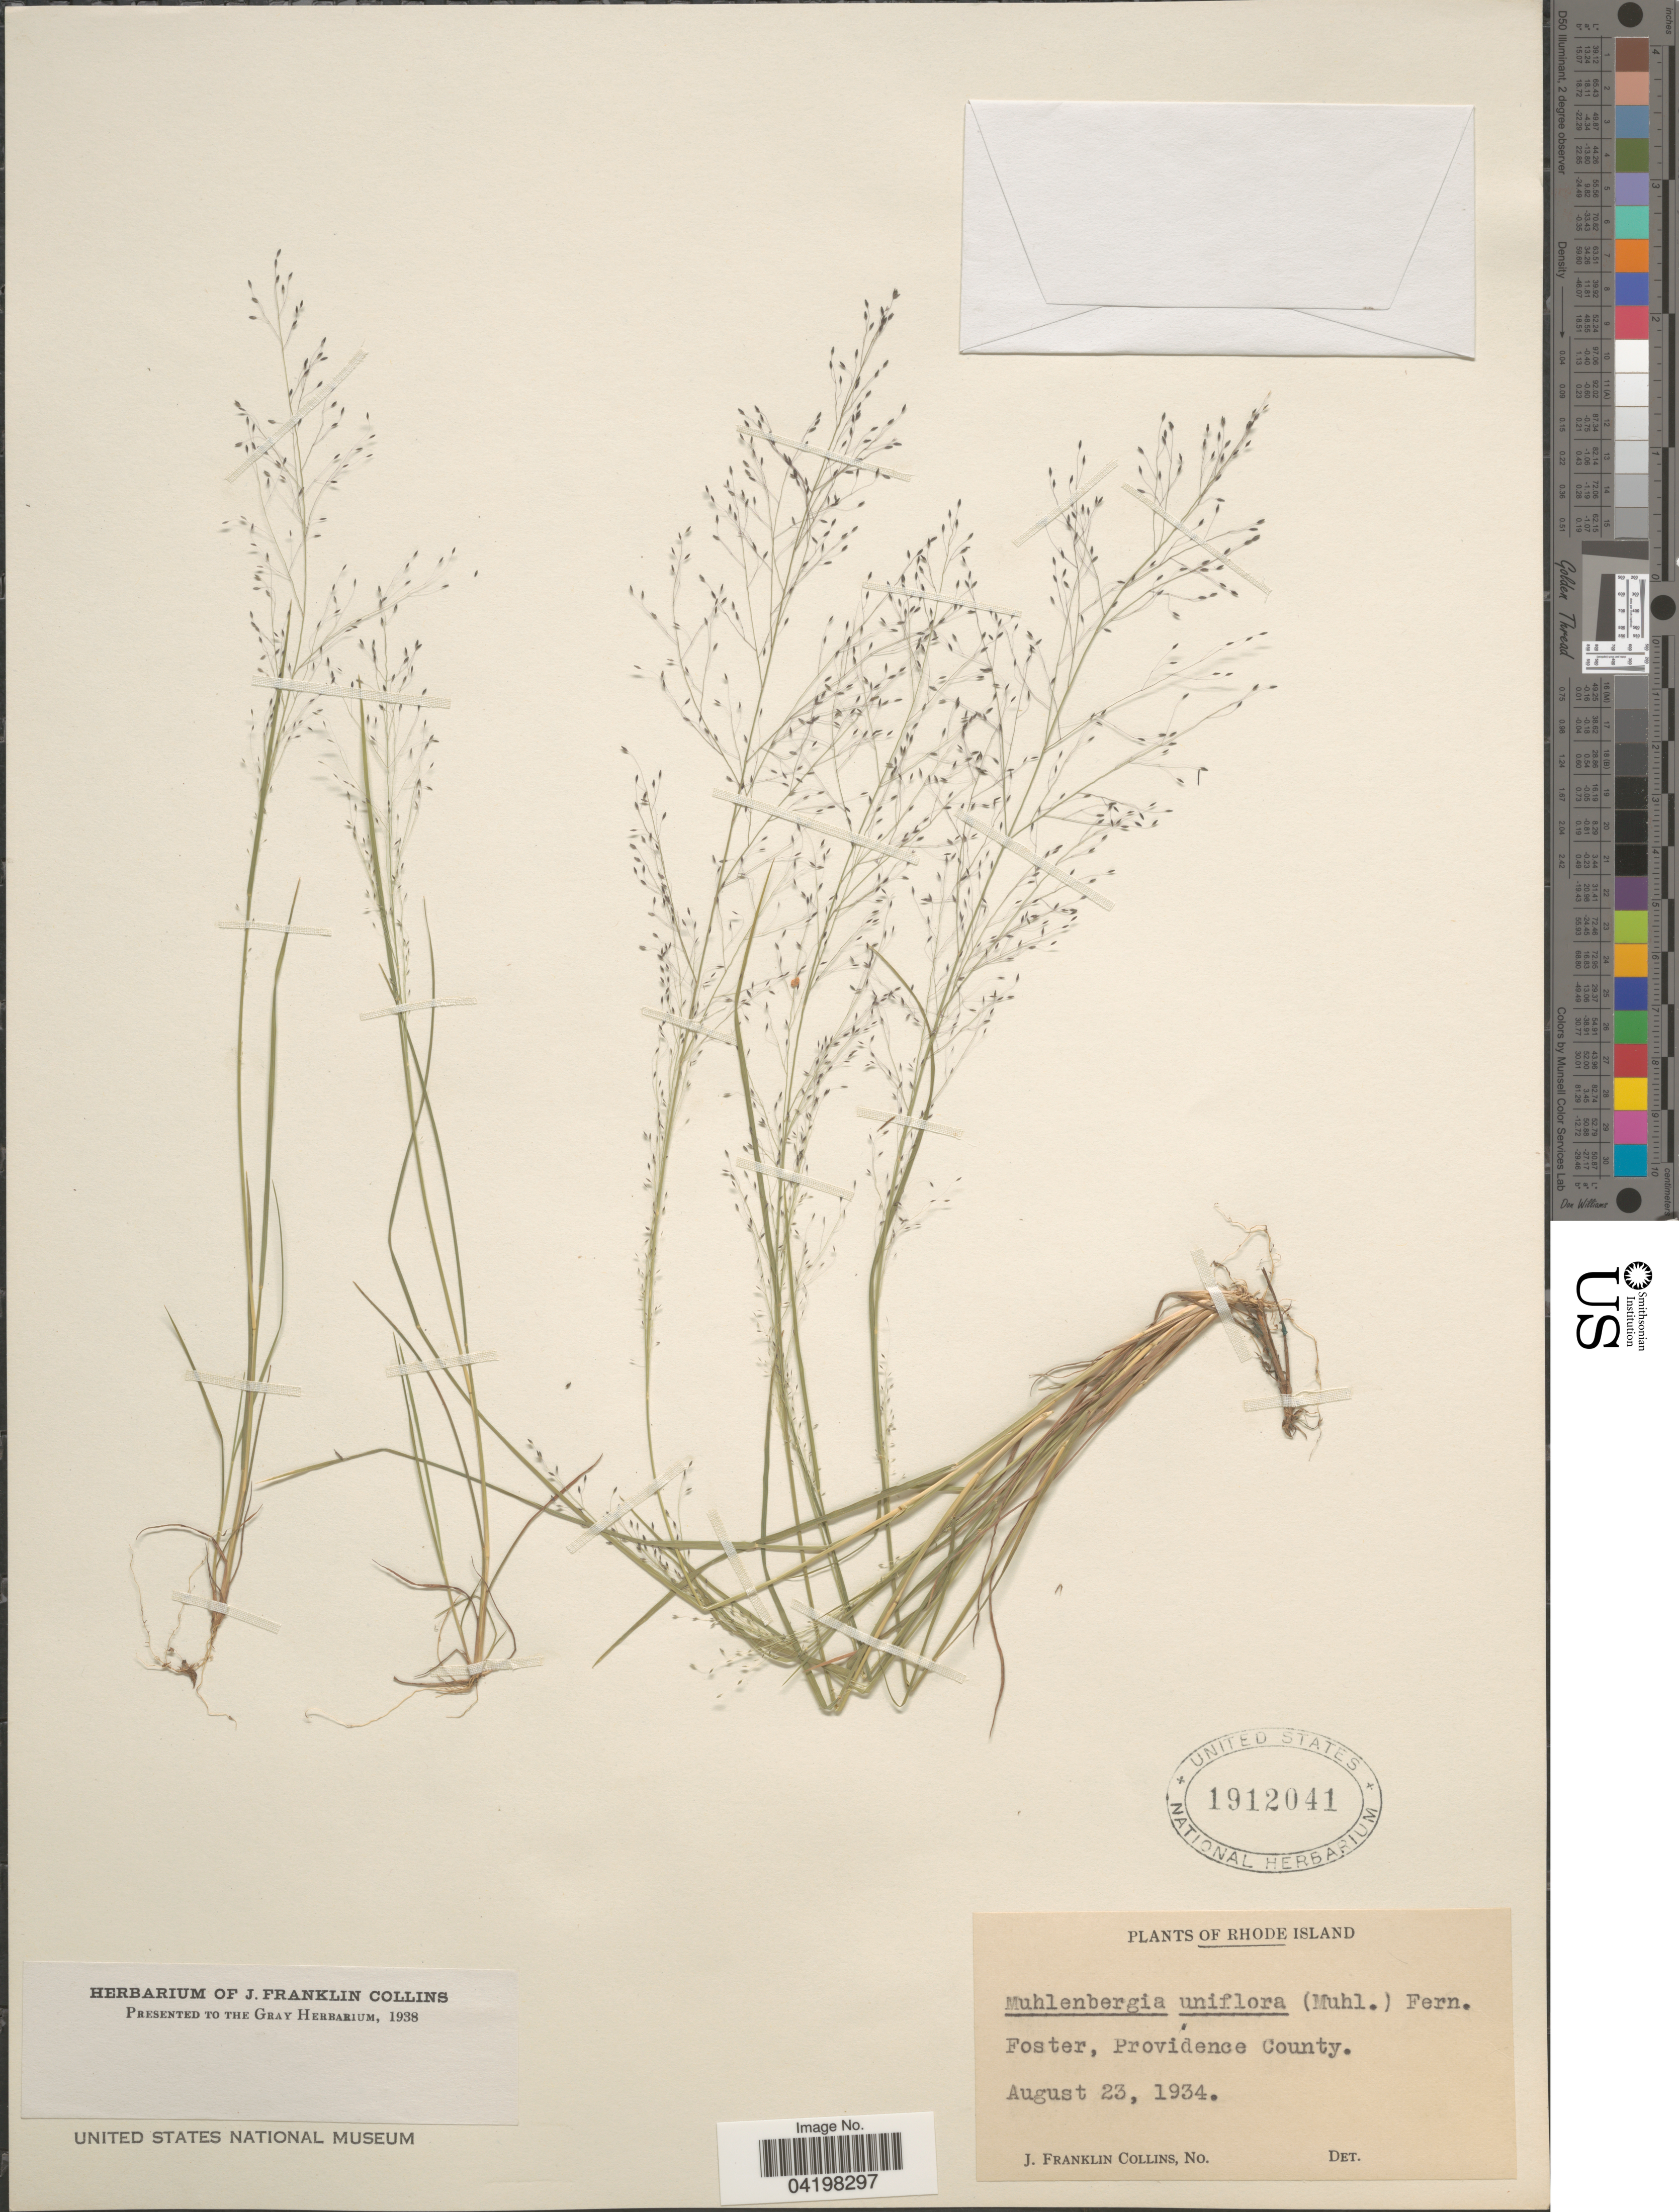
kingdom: Plantae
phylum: Tracheophyta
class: Liliopsida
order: Poales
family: Poaceae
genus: Muhlenbergia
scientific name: Muhlenbergia uniflora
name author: (Muhl.) Fernald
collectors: J. Collins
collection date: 1934-08-23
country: United States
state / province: Rhode Island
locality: Foster, Providence County.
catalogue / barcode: US 1912041